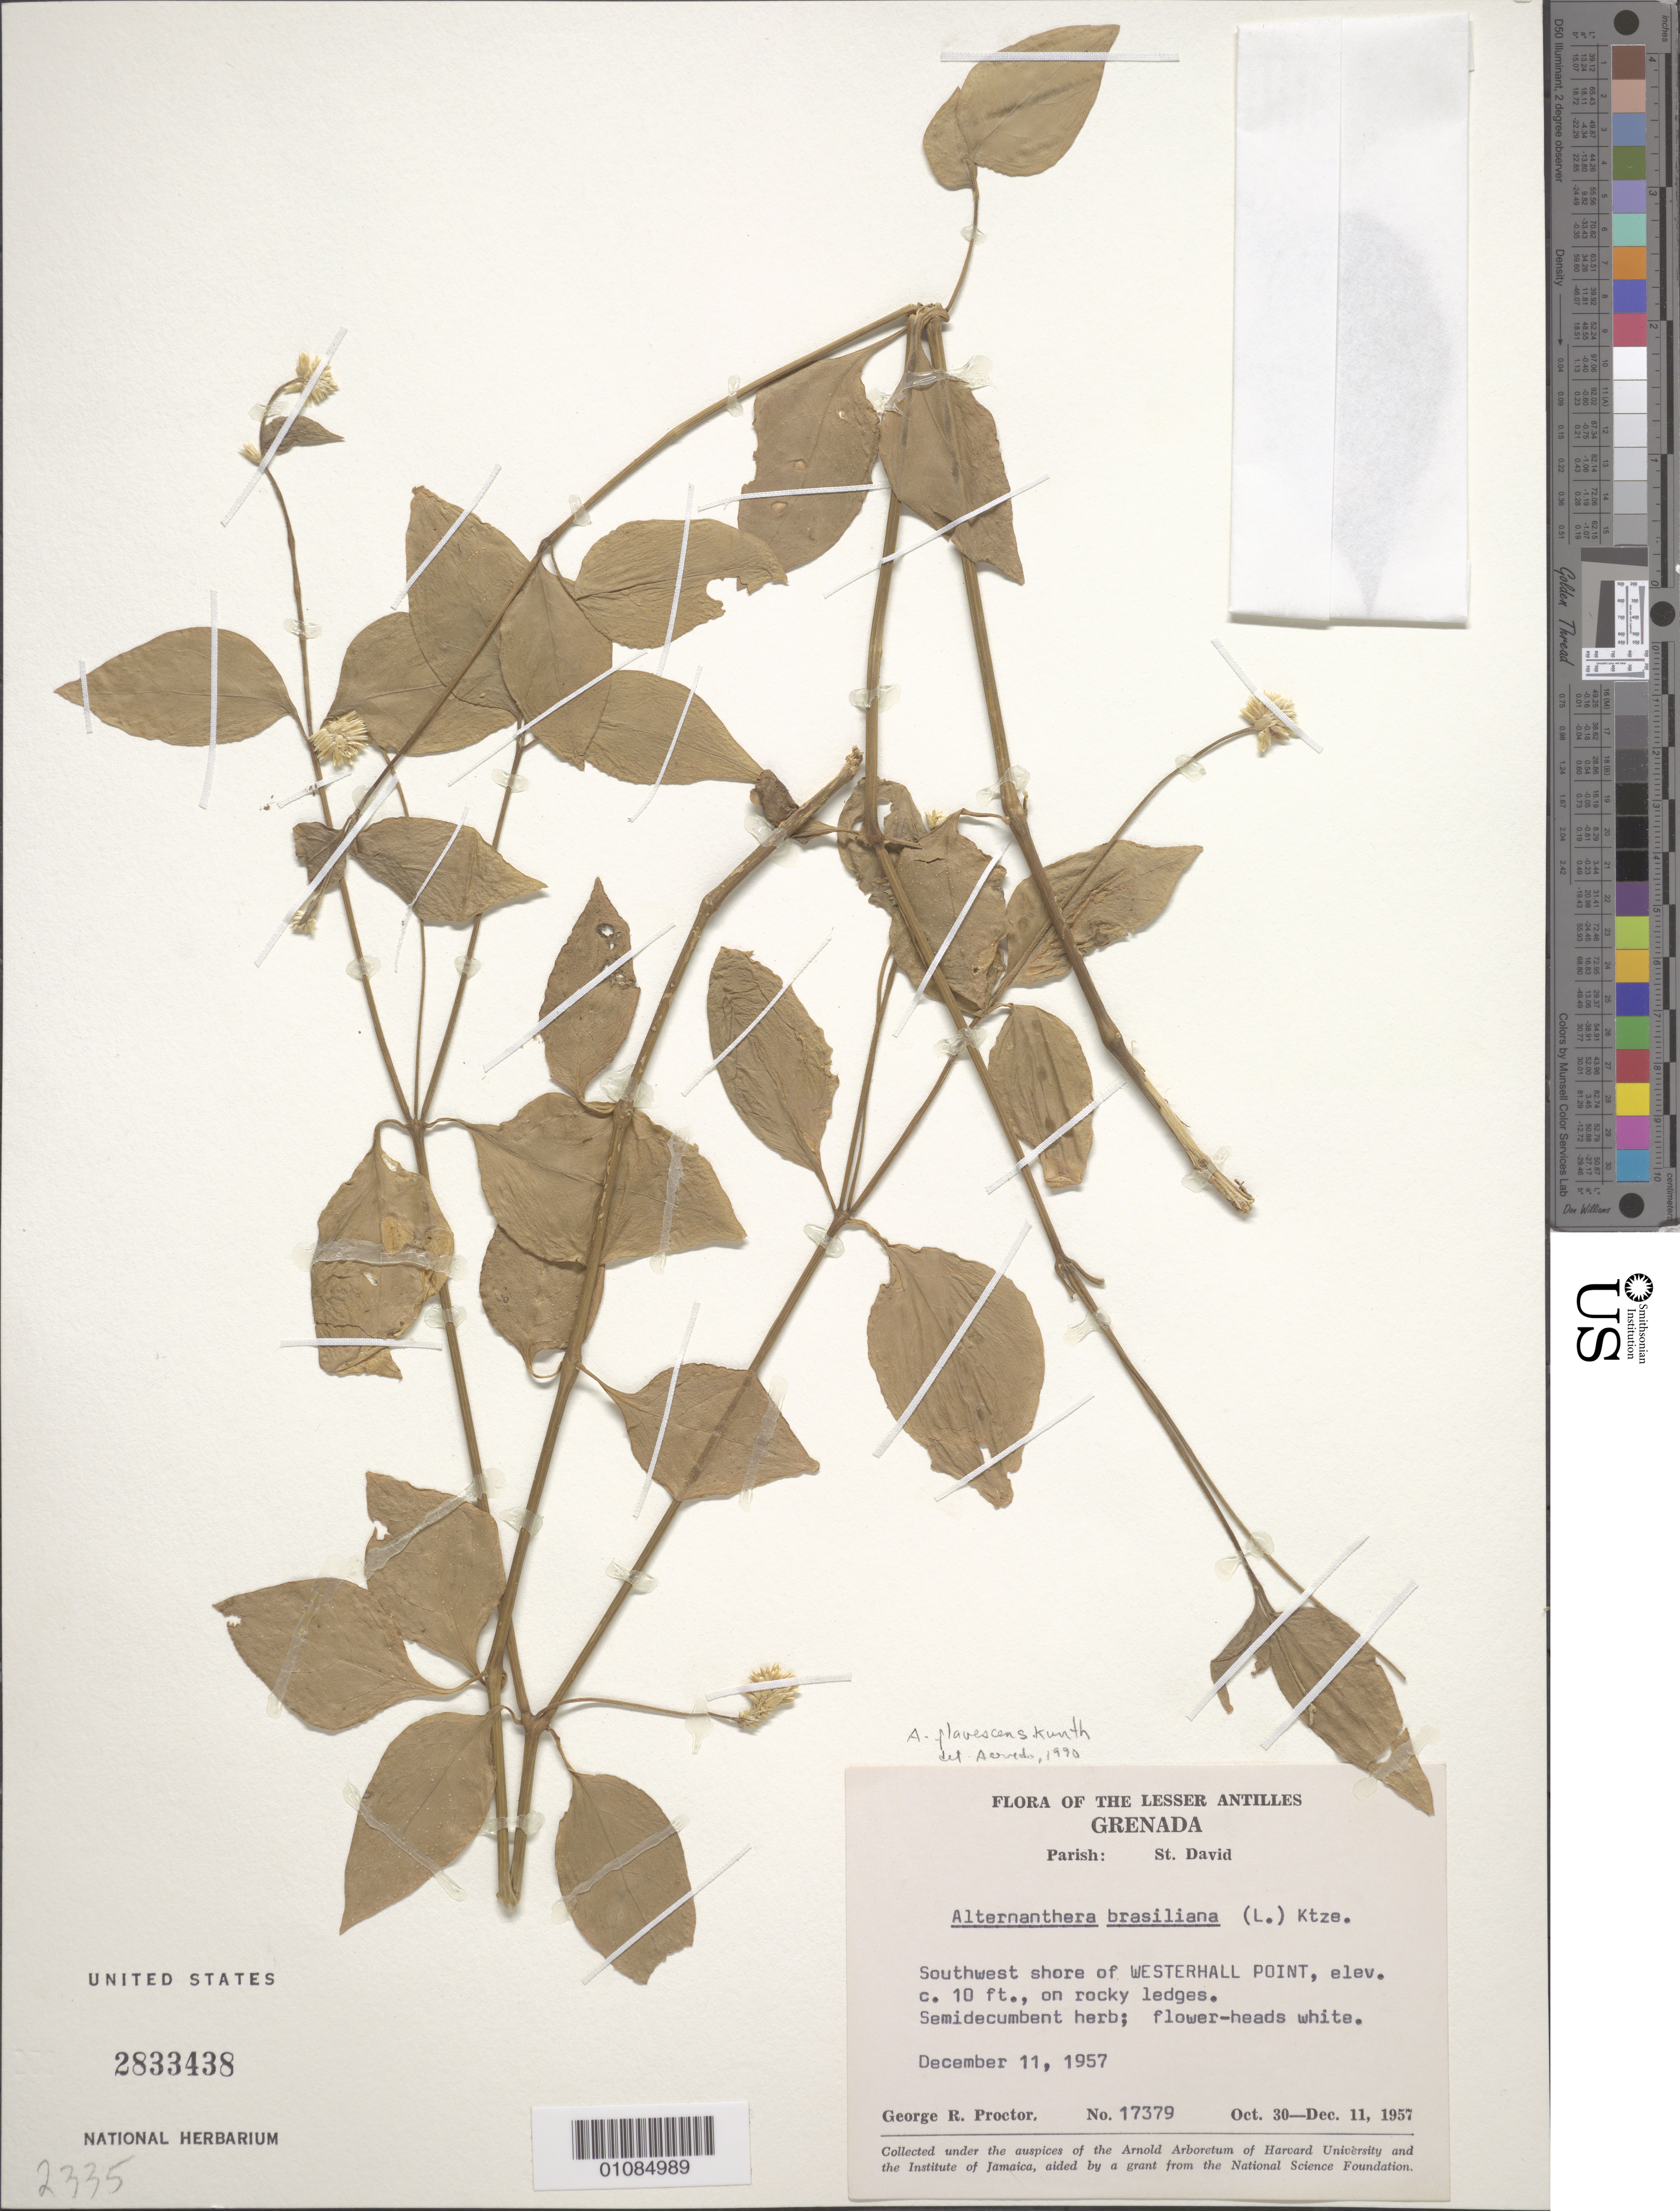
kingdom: Plantae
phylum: Tracheophyta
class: Magnoliopsida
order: Caryophyllales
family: Amaranthaceae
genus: Alternanthera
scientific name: Alternanthera flavescens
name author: Kunth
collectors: G. R. Proctor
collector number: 17379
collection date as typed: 11 Dec 1957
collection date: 1957-12-11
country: Grenada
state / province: Saint David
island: Grenada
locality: SW shore of Westerhall Point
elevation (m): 3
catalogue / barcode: US 2833438